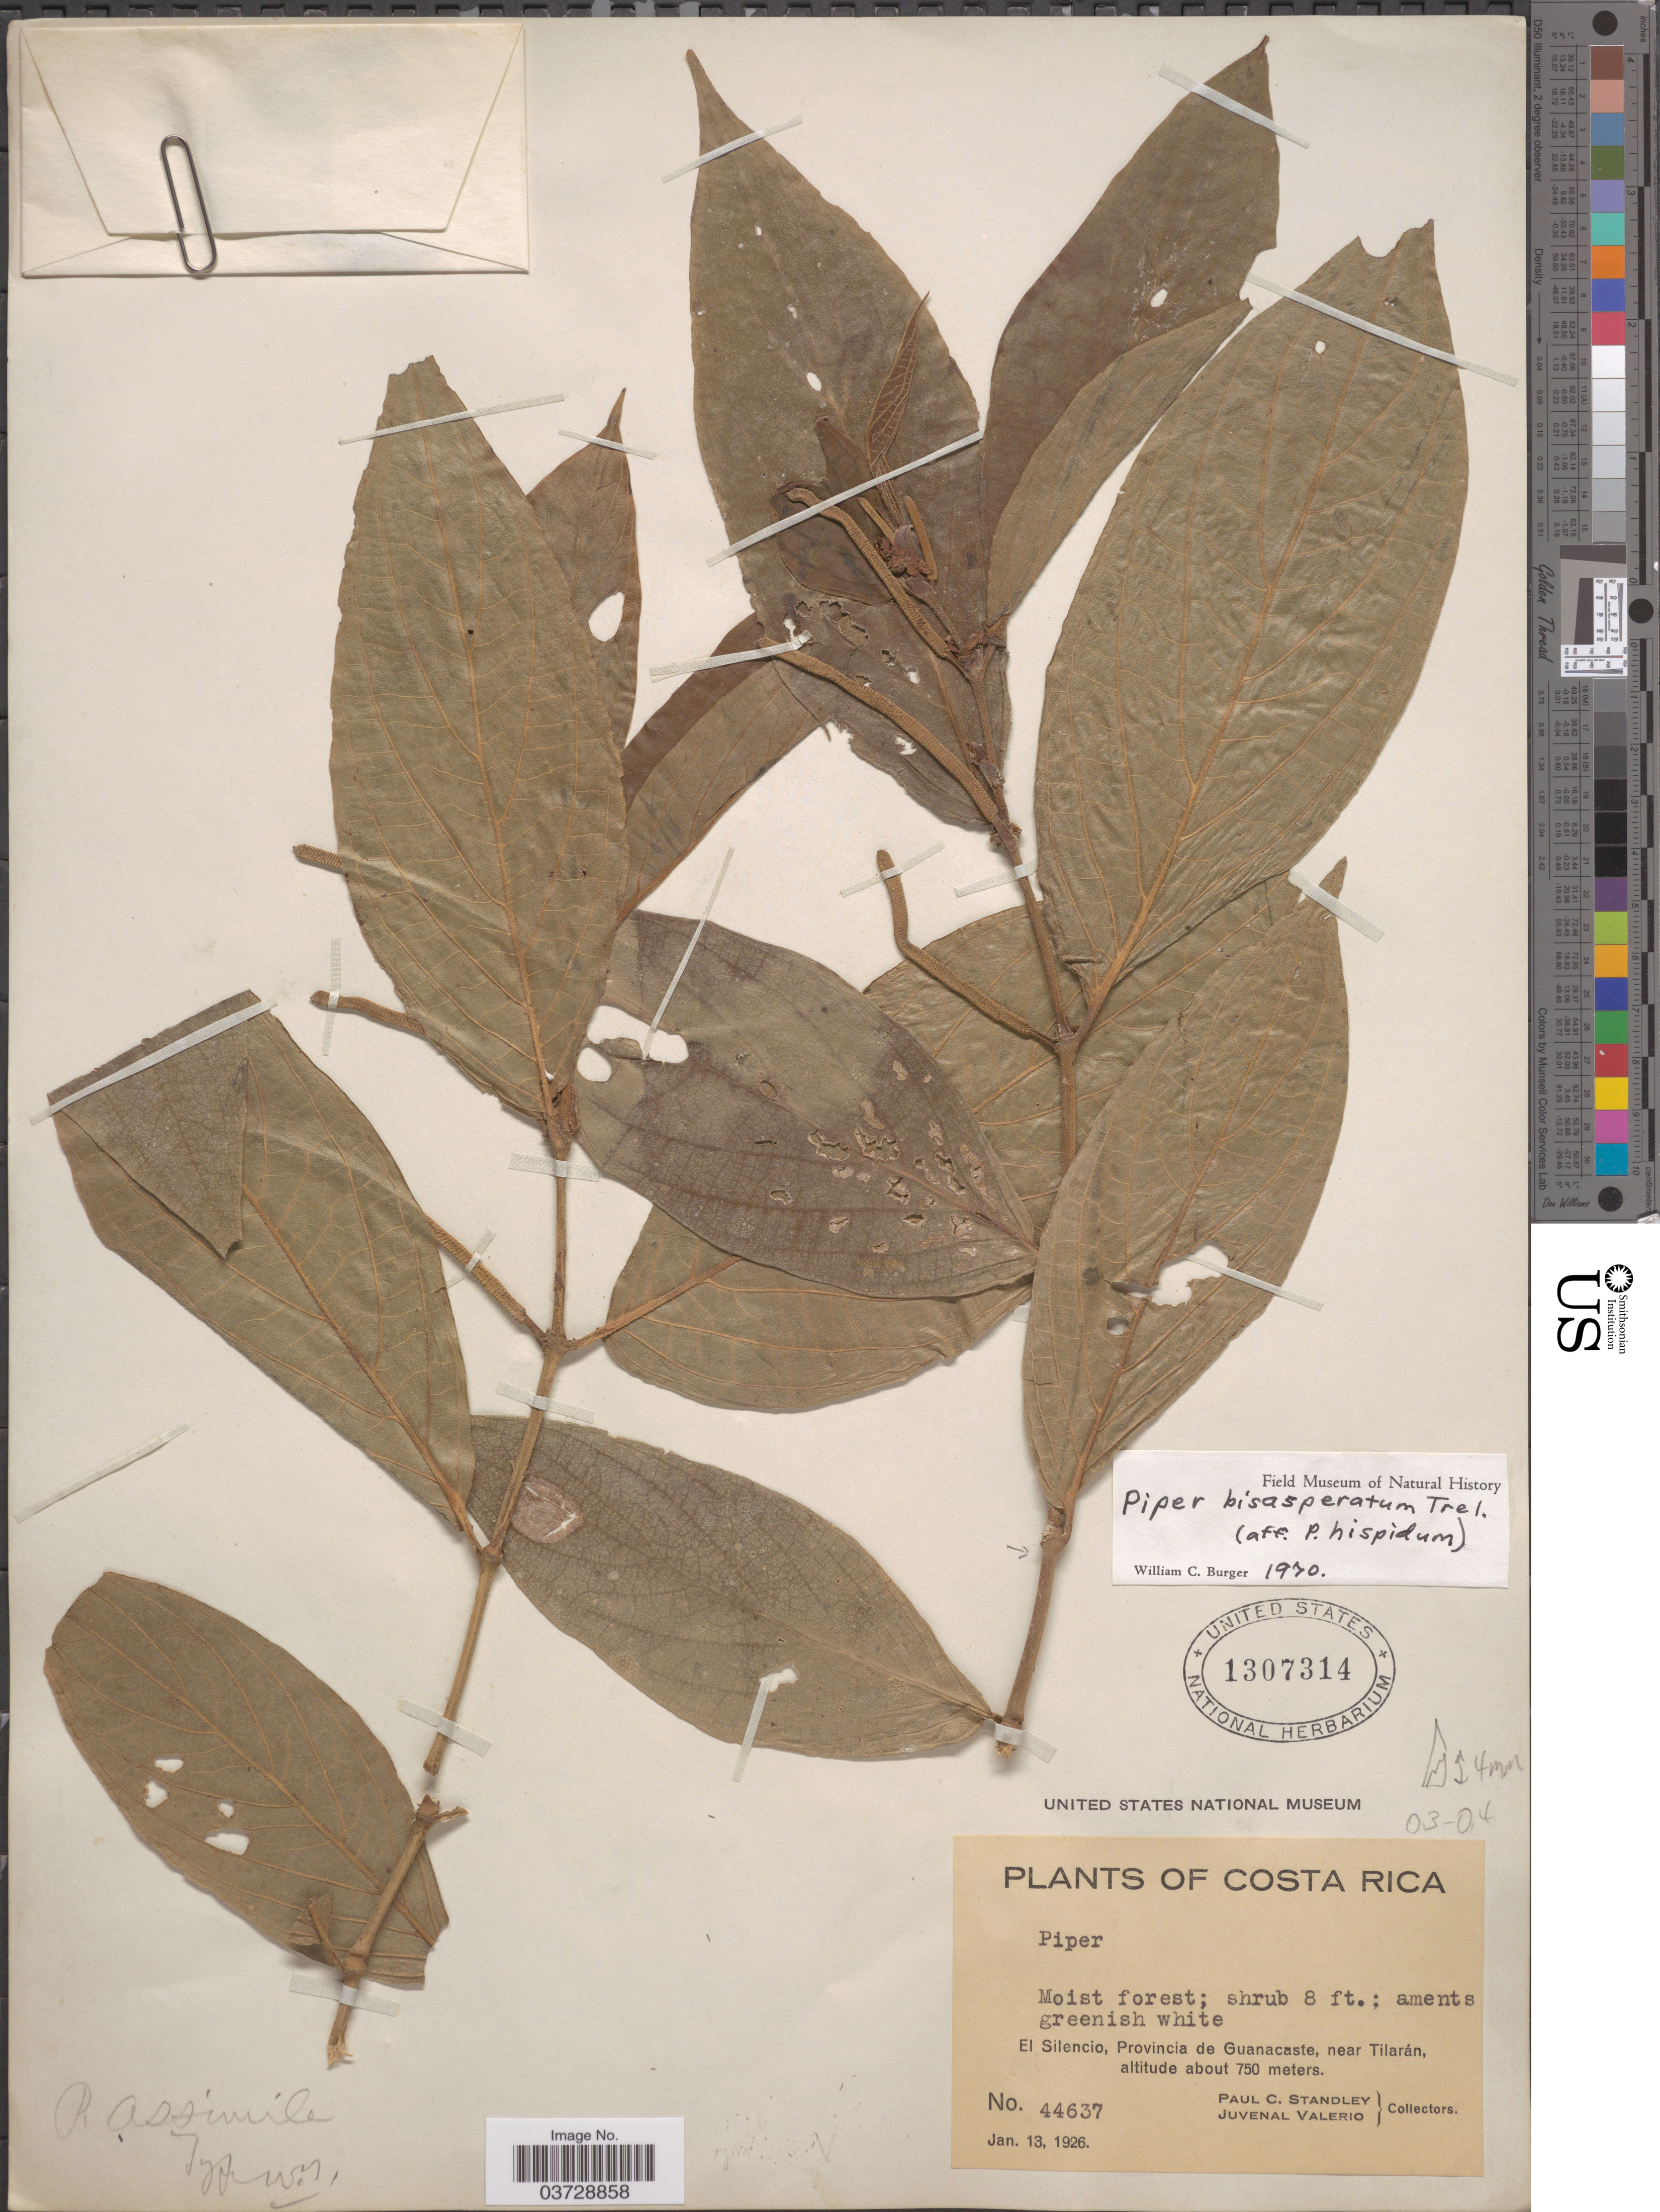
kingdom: Plantae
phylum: Tracheophyta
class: Magnoliopsida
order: Piperales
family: Piperaceae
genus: Piper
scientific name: Piper bisasperatum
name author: Trel.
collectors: P. C. Standley & J. Valerio R.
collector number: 44637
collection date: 1926-01-13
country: Costa Rica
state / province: Guanacaste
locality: El Silencio, near Tilarán.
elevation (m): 750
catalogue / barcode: US 1307314